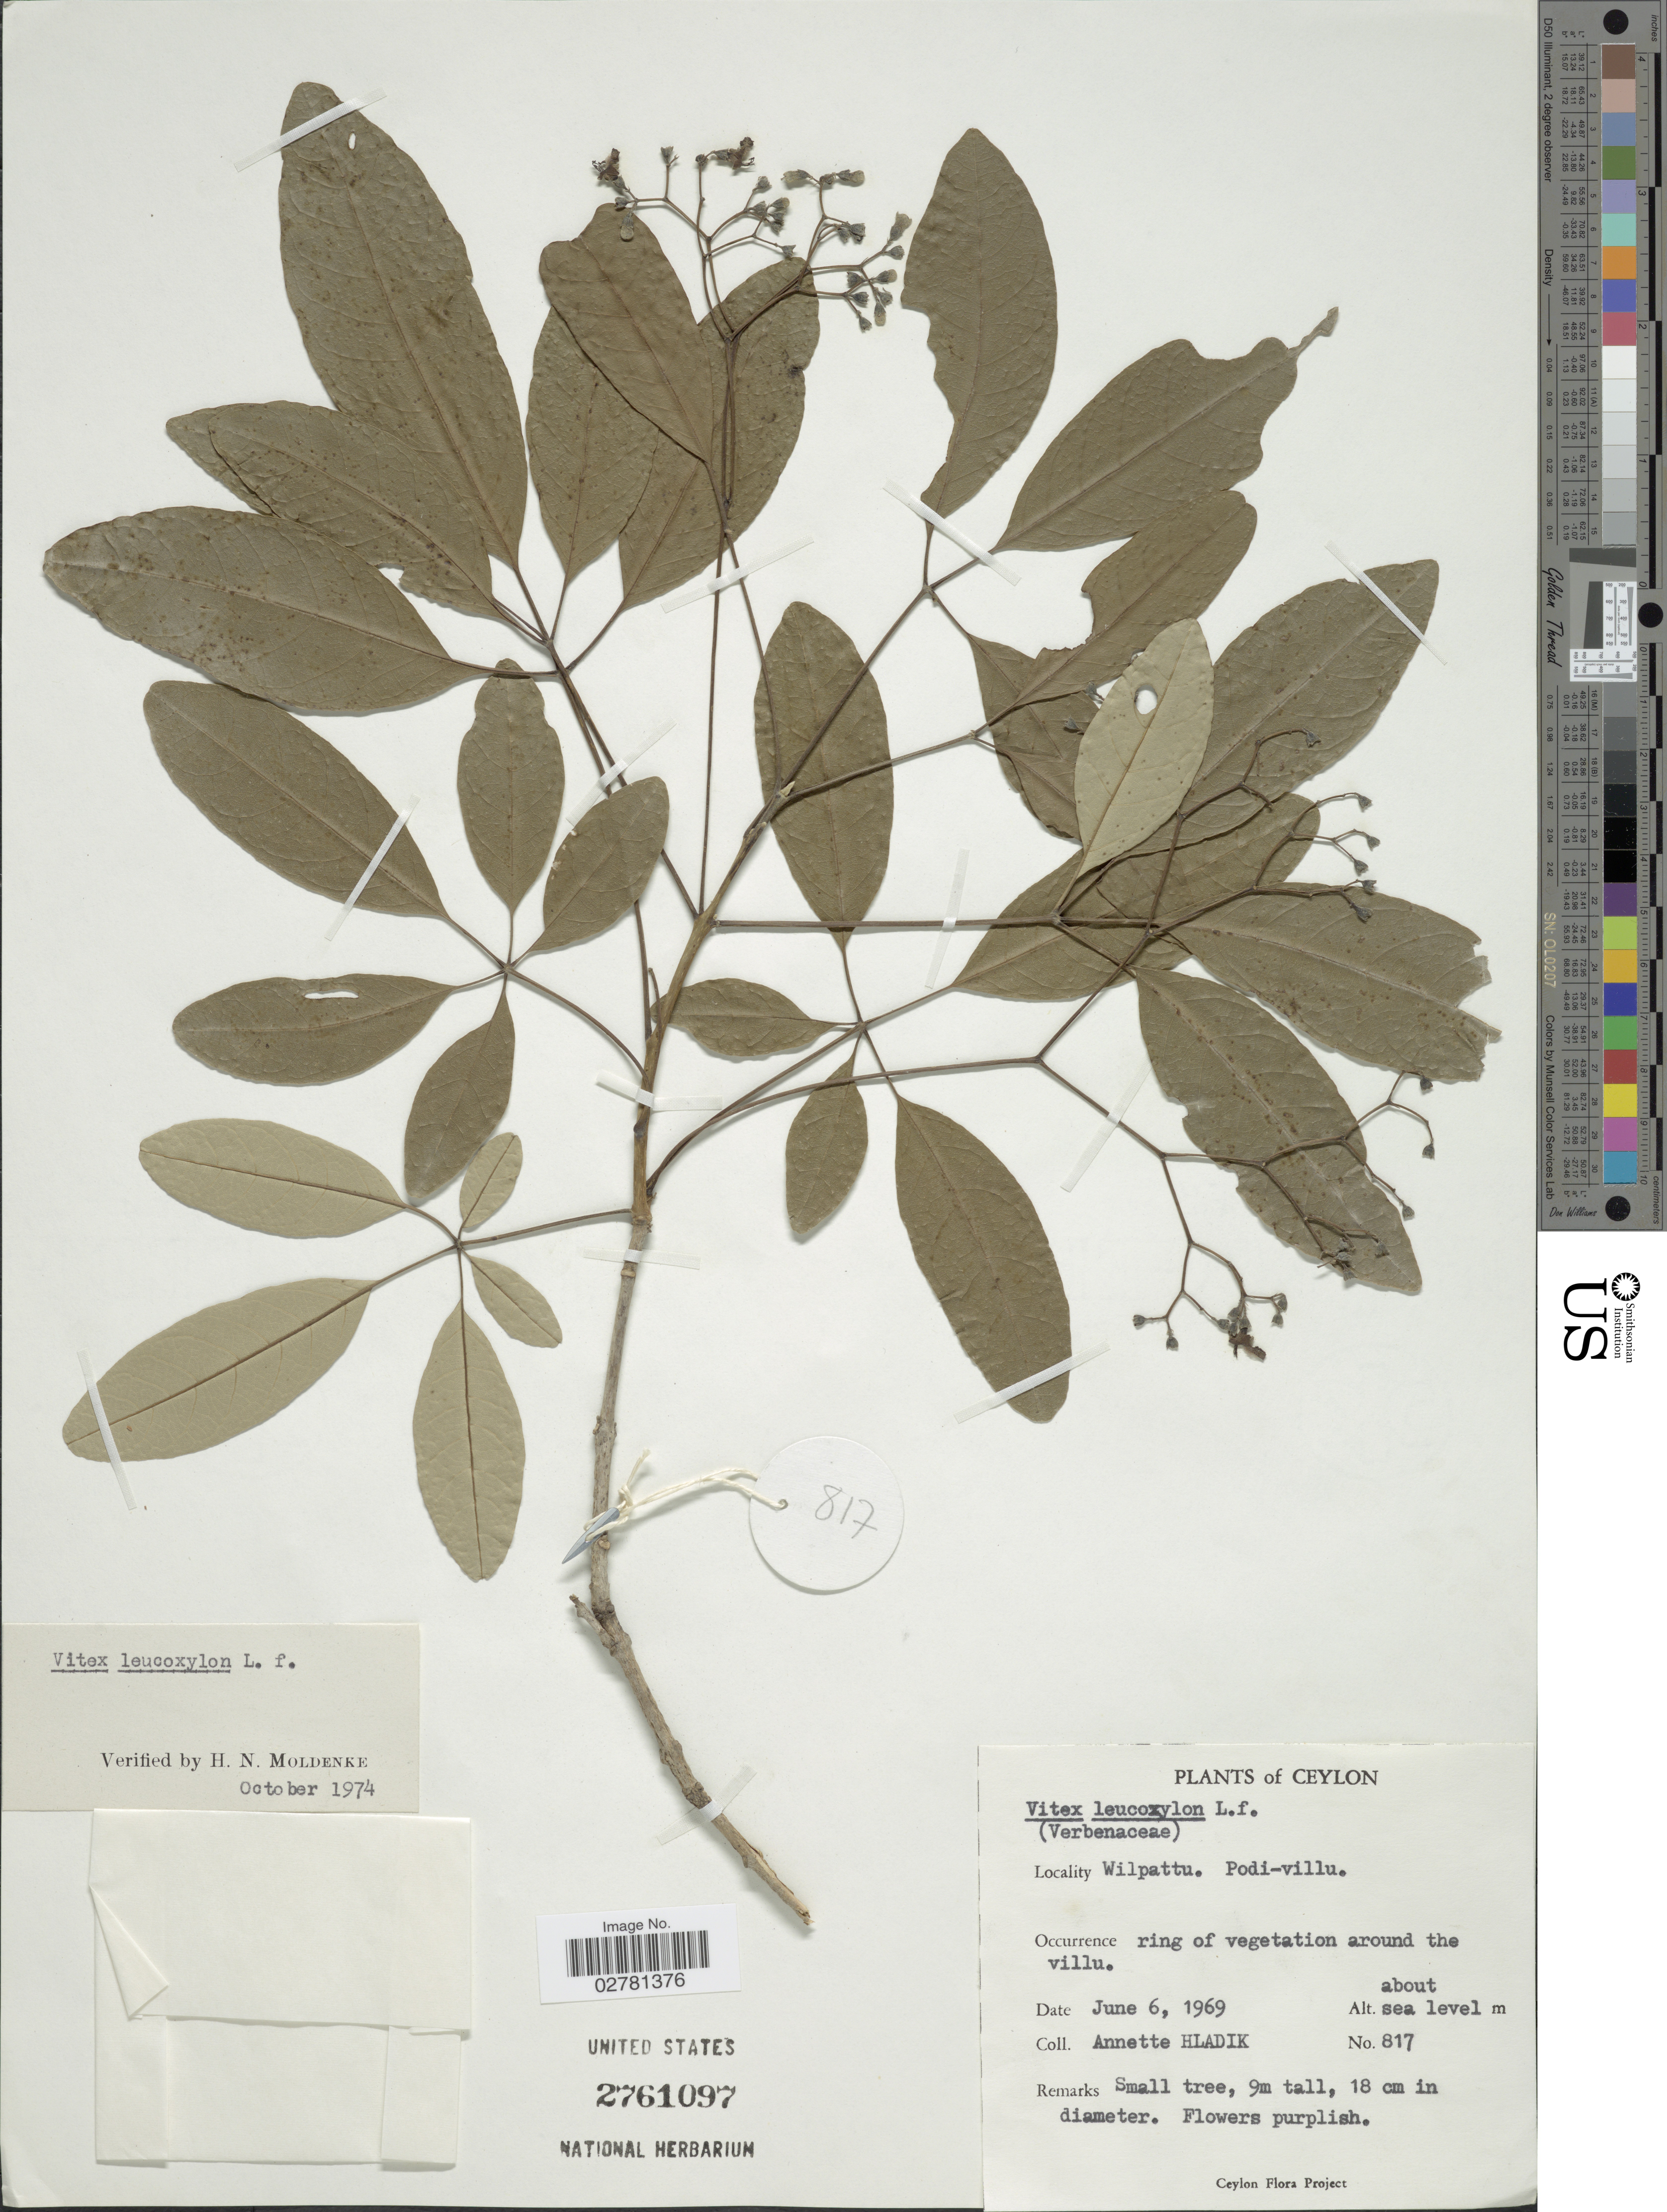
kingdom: Plantae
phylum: Tracheophyta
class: Magnoliopsida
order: Lamiales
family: Lamiaceae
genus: Vitex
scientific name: Vitex leucoxylon var. leucoxylon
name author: L. f.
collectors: A. Hladik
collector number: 817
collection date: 1969-06-06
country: Sri Lanka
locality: Ceylon. Wilpattu. Podi-villu. Ring of vegetation around the villu.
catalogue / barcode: US 2761097